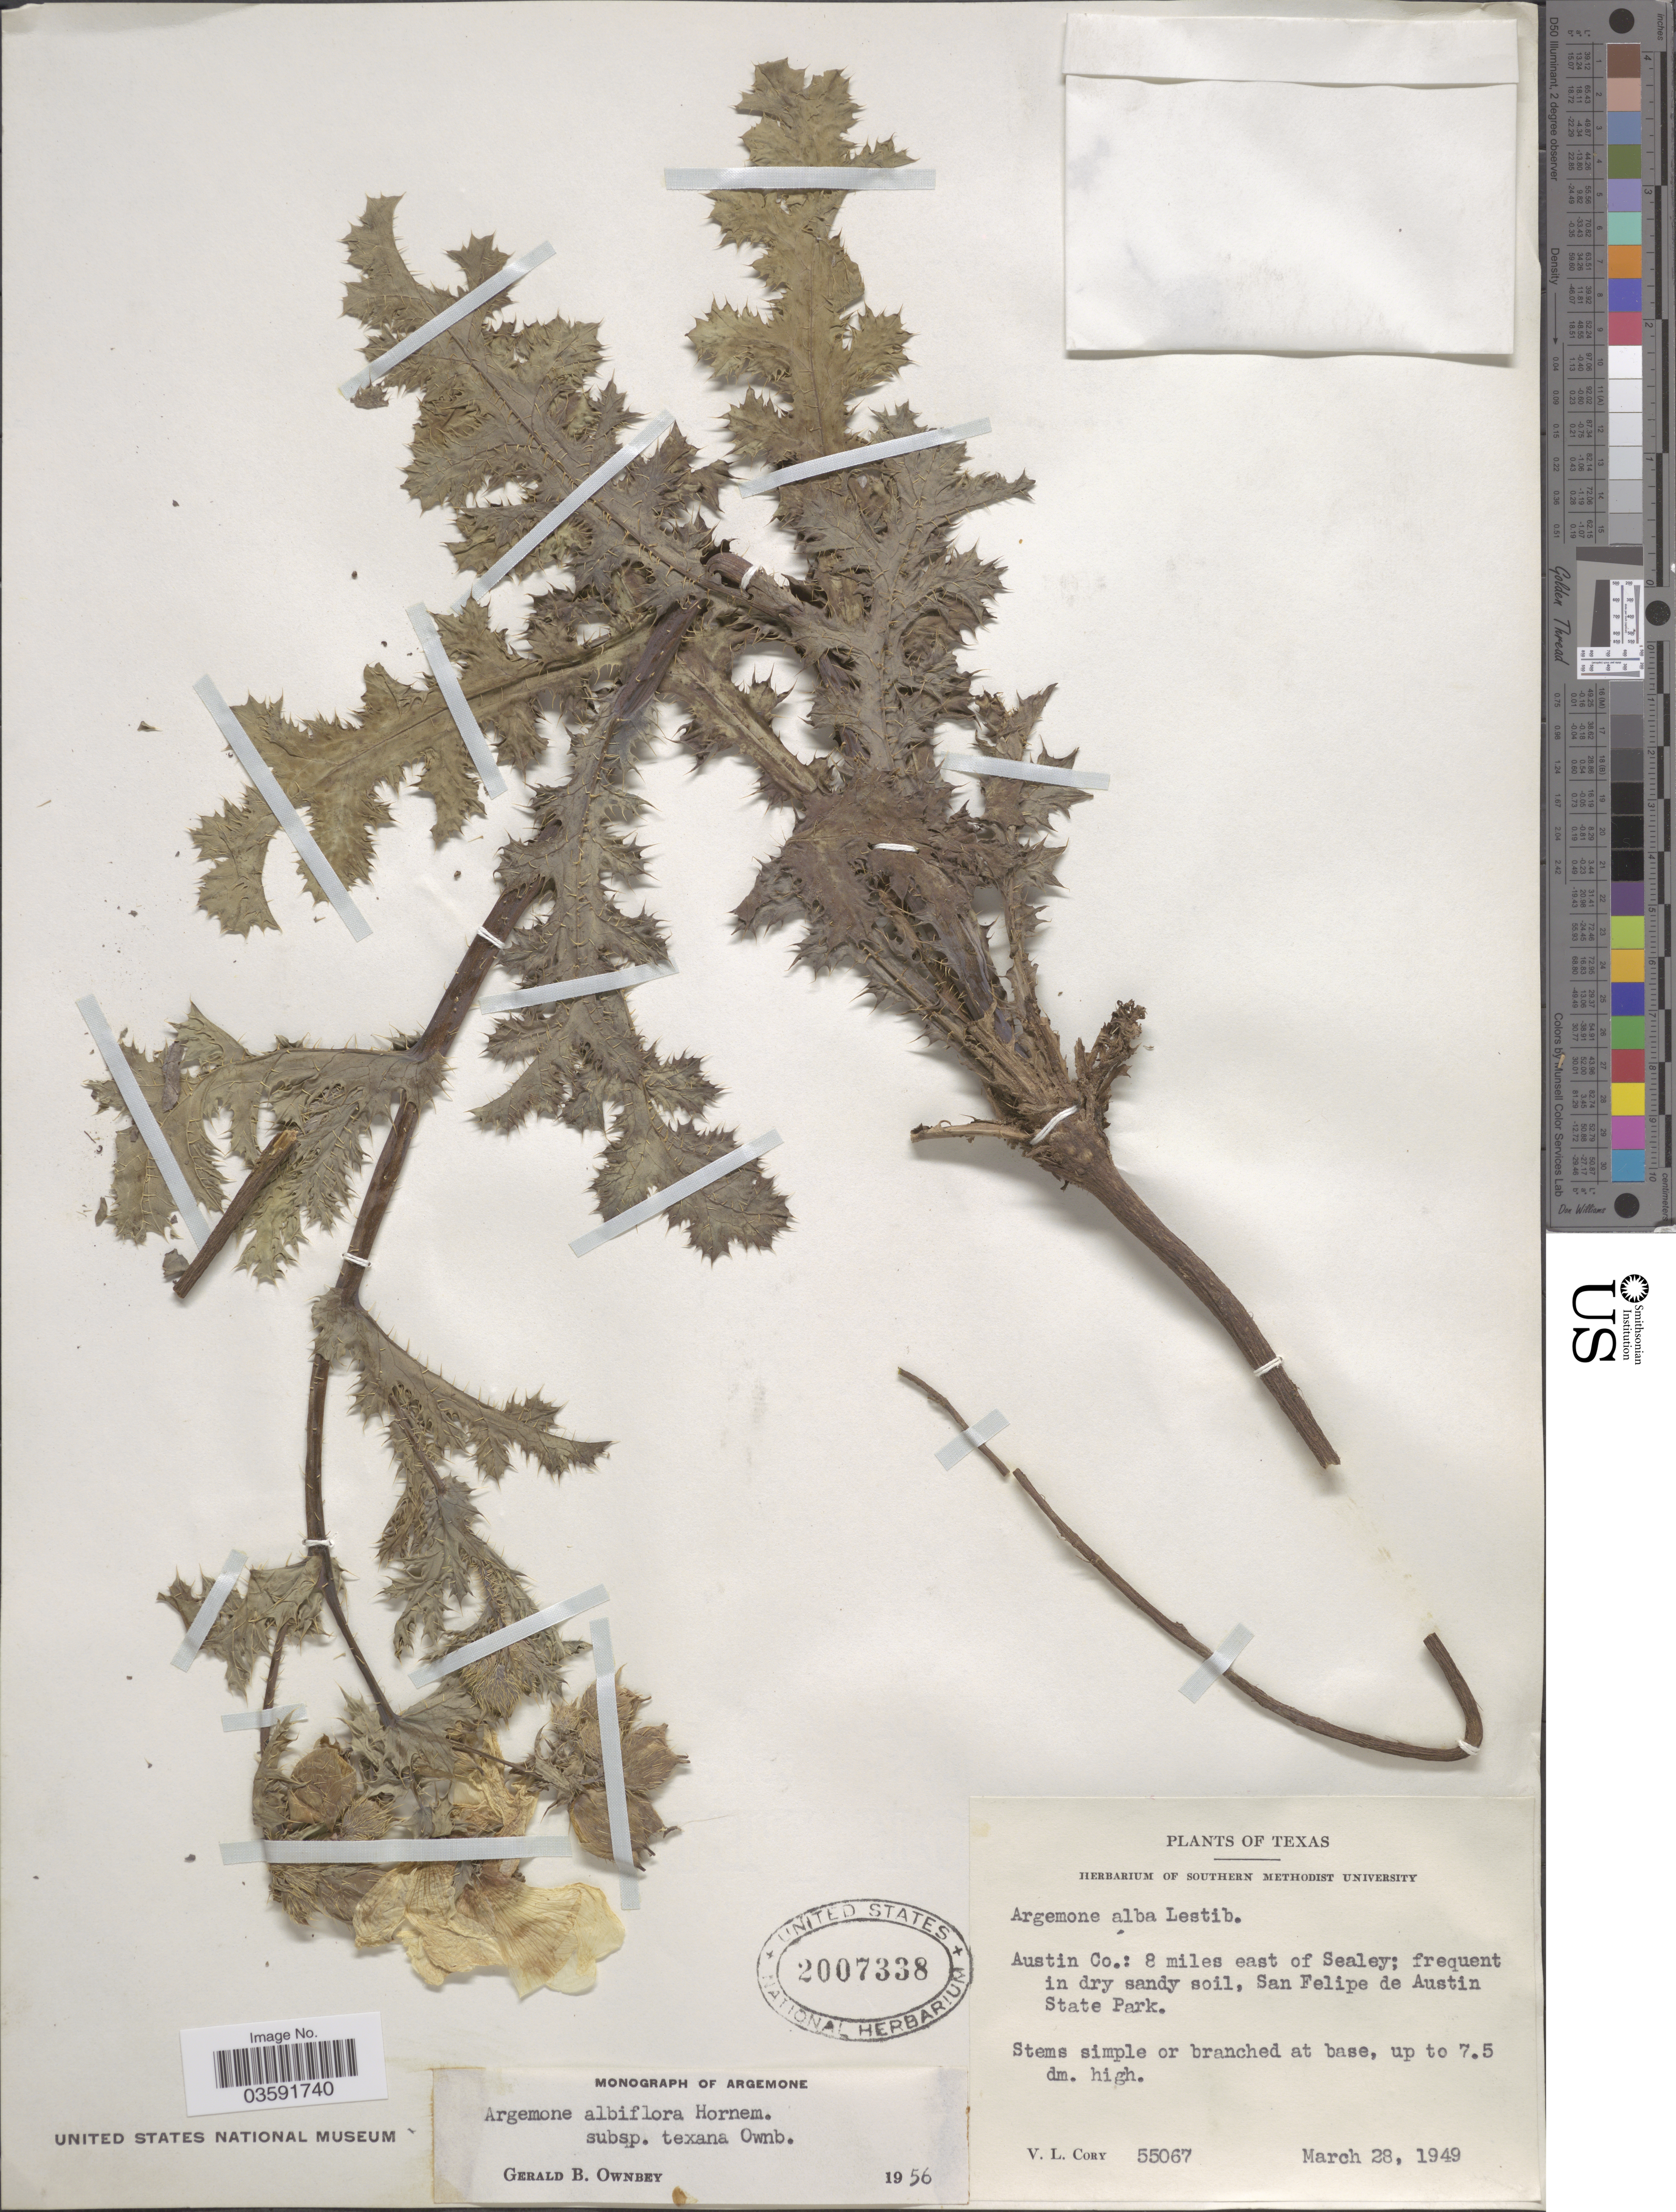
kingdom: Plantae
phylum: Tracheophyta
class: Magnoliopsida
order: Ranunculales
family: Papaveraceae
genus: Argemone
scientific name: Argemone albiflora subsp. texana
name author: G.B. Ownbey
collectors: V. Cory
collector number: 55067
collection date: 1949-03-28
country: United States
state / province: Texas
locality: Austin Co.: 8 miles east of Sealey, San Felipe de Austin State Park.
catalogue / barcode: US 2007338